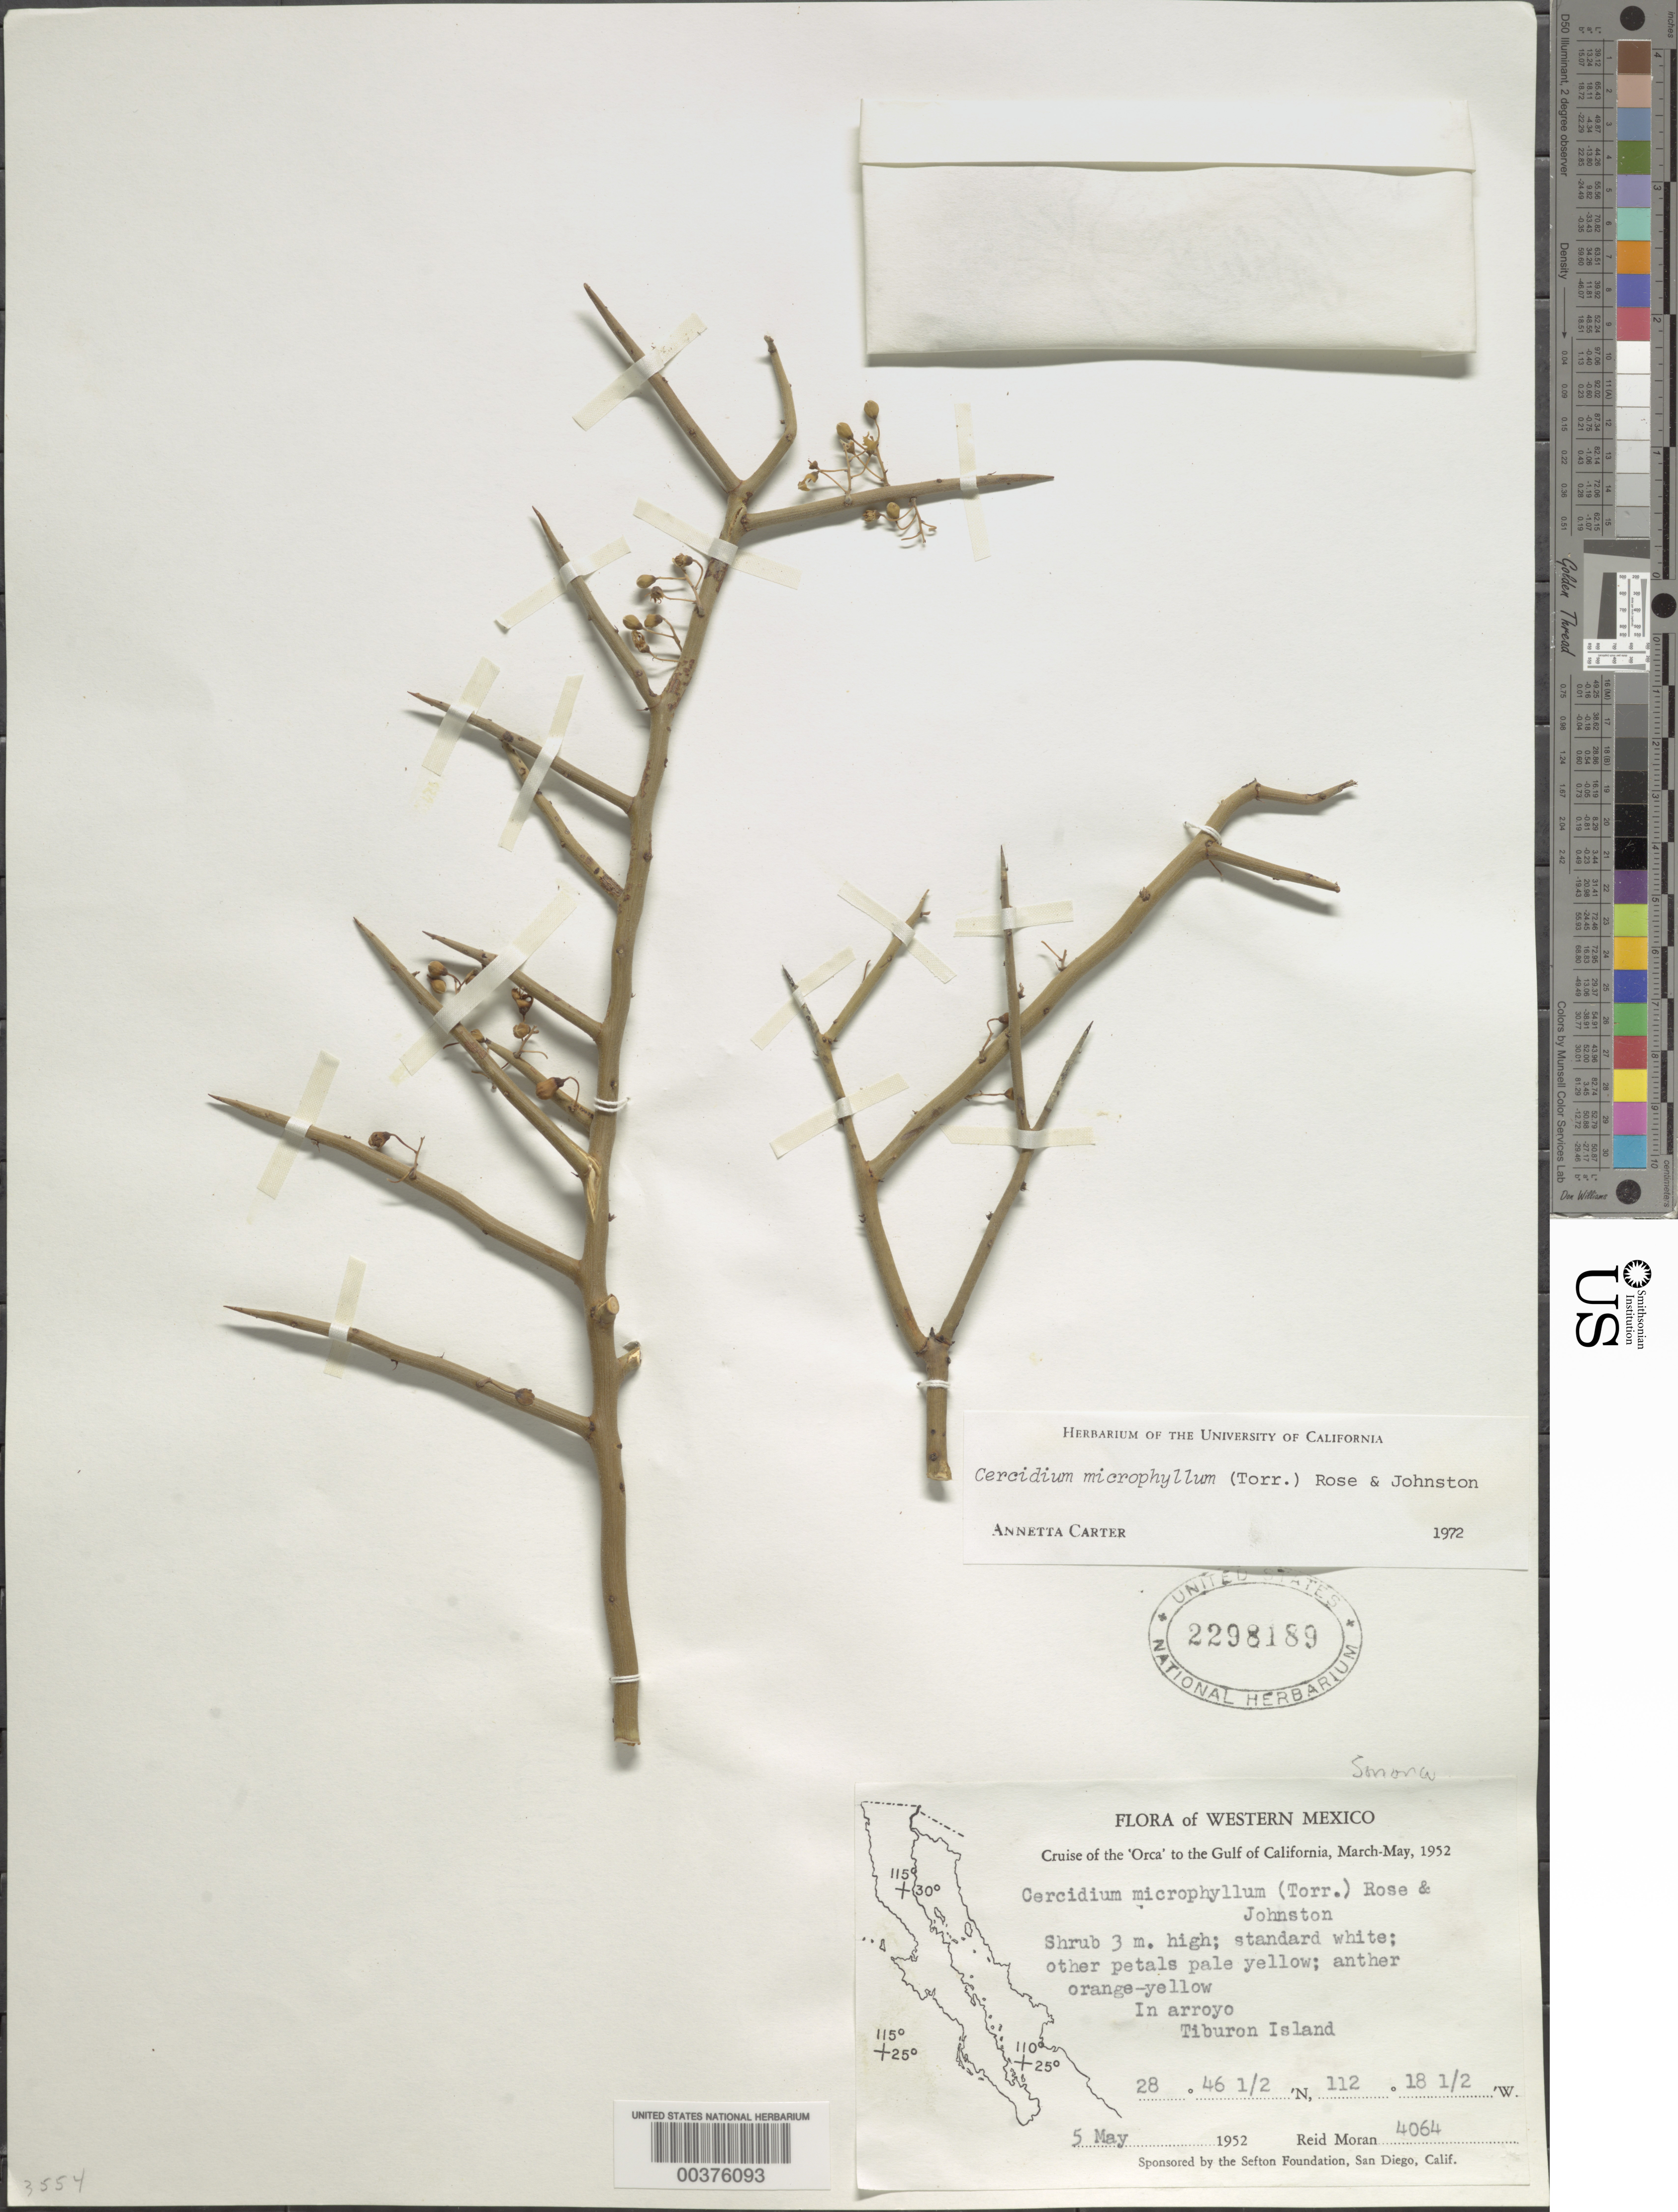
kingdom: Plantae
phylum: Tracheophyta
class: Magnoliopsida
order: Fabales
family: Fabaceae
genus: Parkinsonia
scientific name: Parkinsonia microphylla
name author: Torr.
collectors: R. V. Moran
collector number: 4064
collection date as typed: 05 May 1952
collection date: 1952-05-05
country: Mexico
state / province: Sonora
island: Tiburon Island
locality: Tiburon i.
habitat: In arroyo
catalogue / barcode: US 2298189